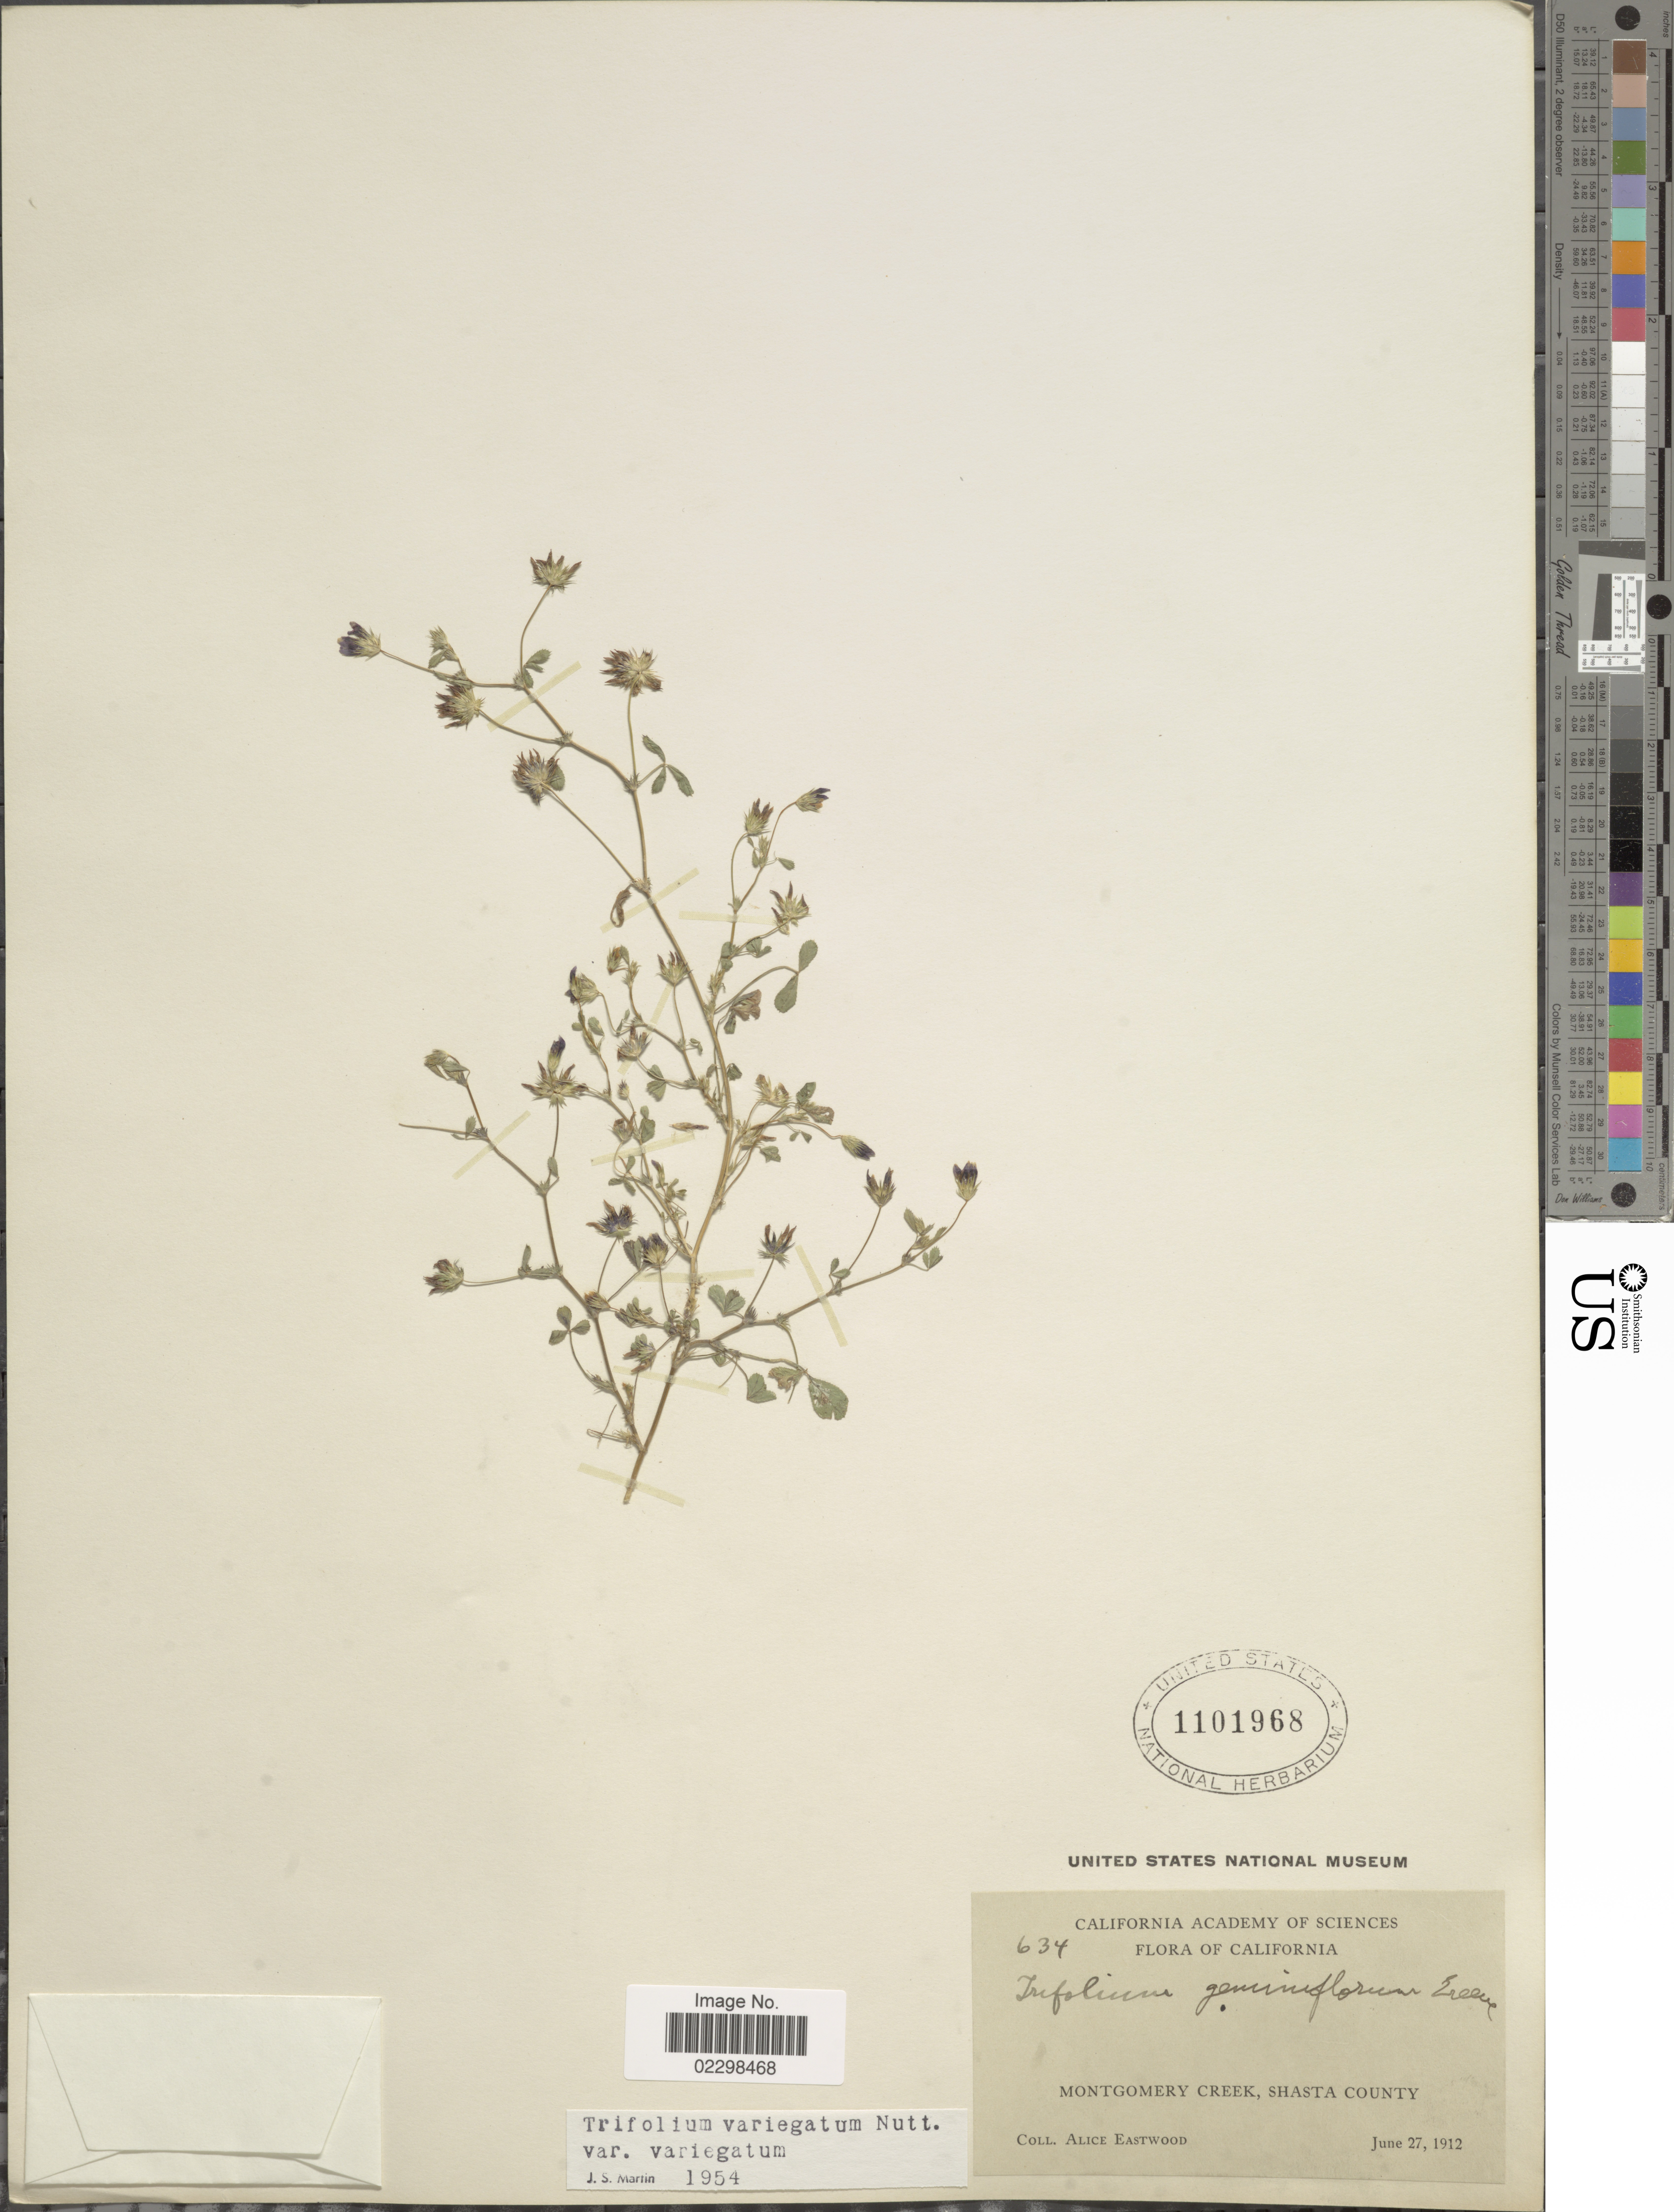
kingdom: Plantae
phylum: Tracheophyta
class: Magnoliopsida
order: Fabales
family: Fabaceae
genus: Trifolium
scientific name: Trifolium variegatum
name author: Nutt.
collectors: A. Eastwood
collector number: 634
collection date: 1912-06-27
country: United States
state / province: California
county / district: Shasta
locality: Montgommery Creek, Shasta County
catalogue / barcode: US 1101968